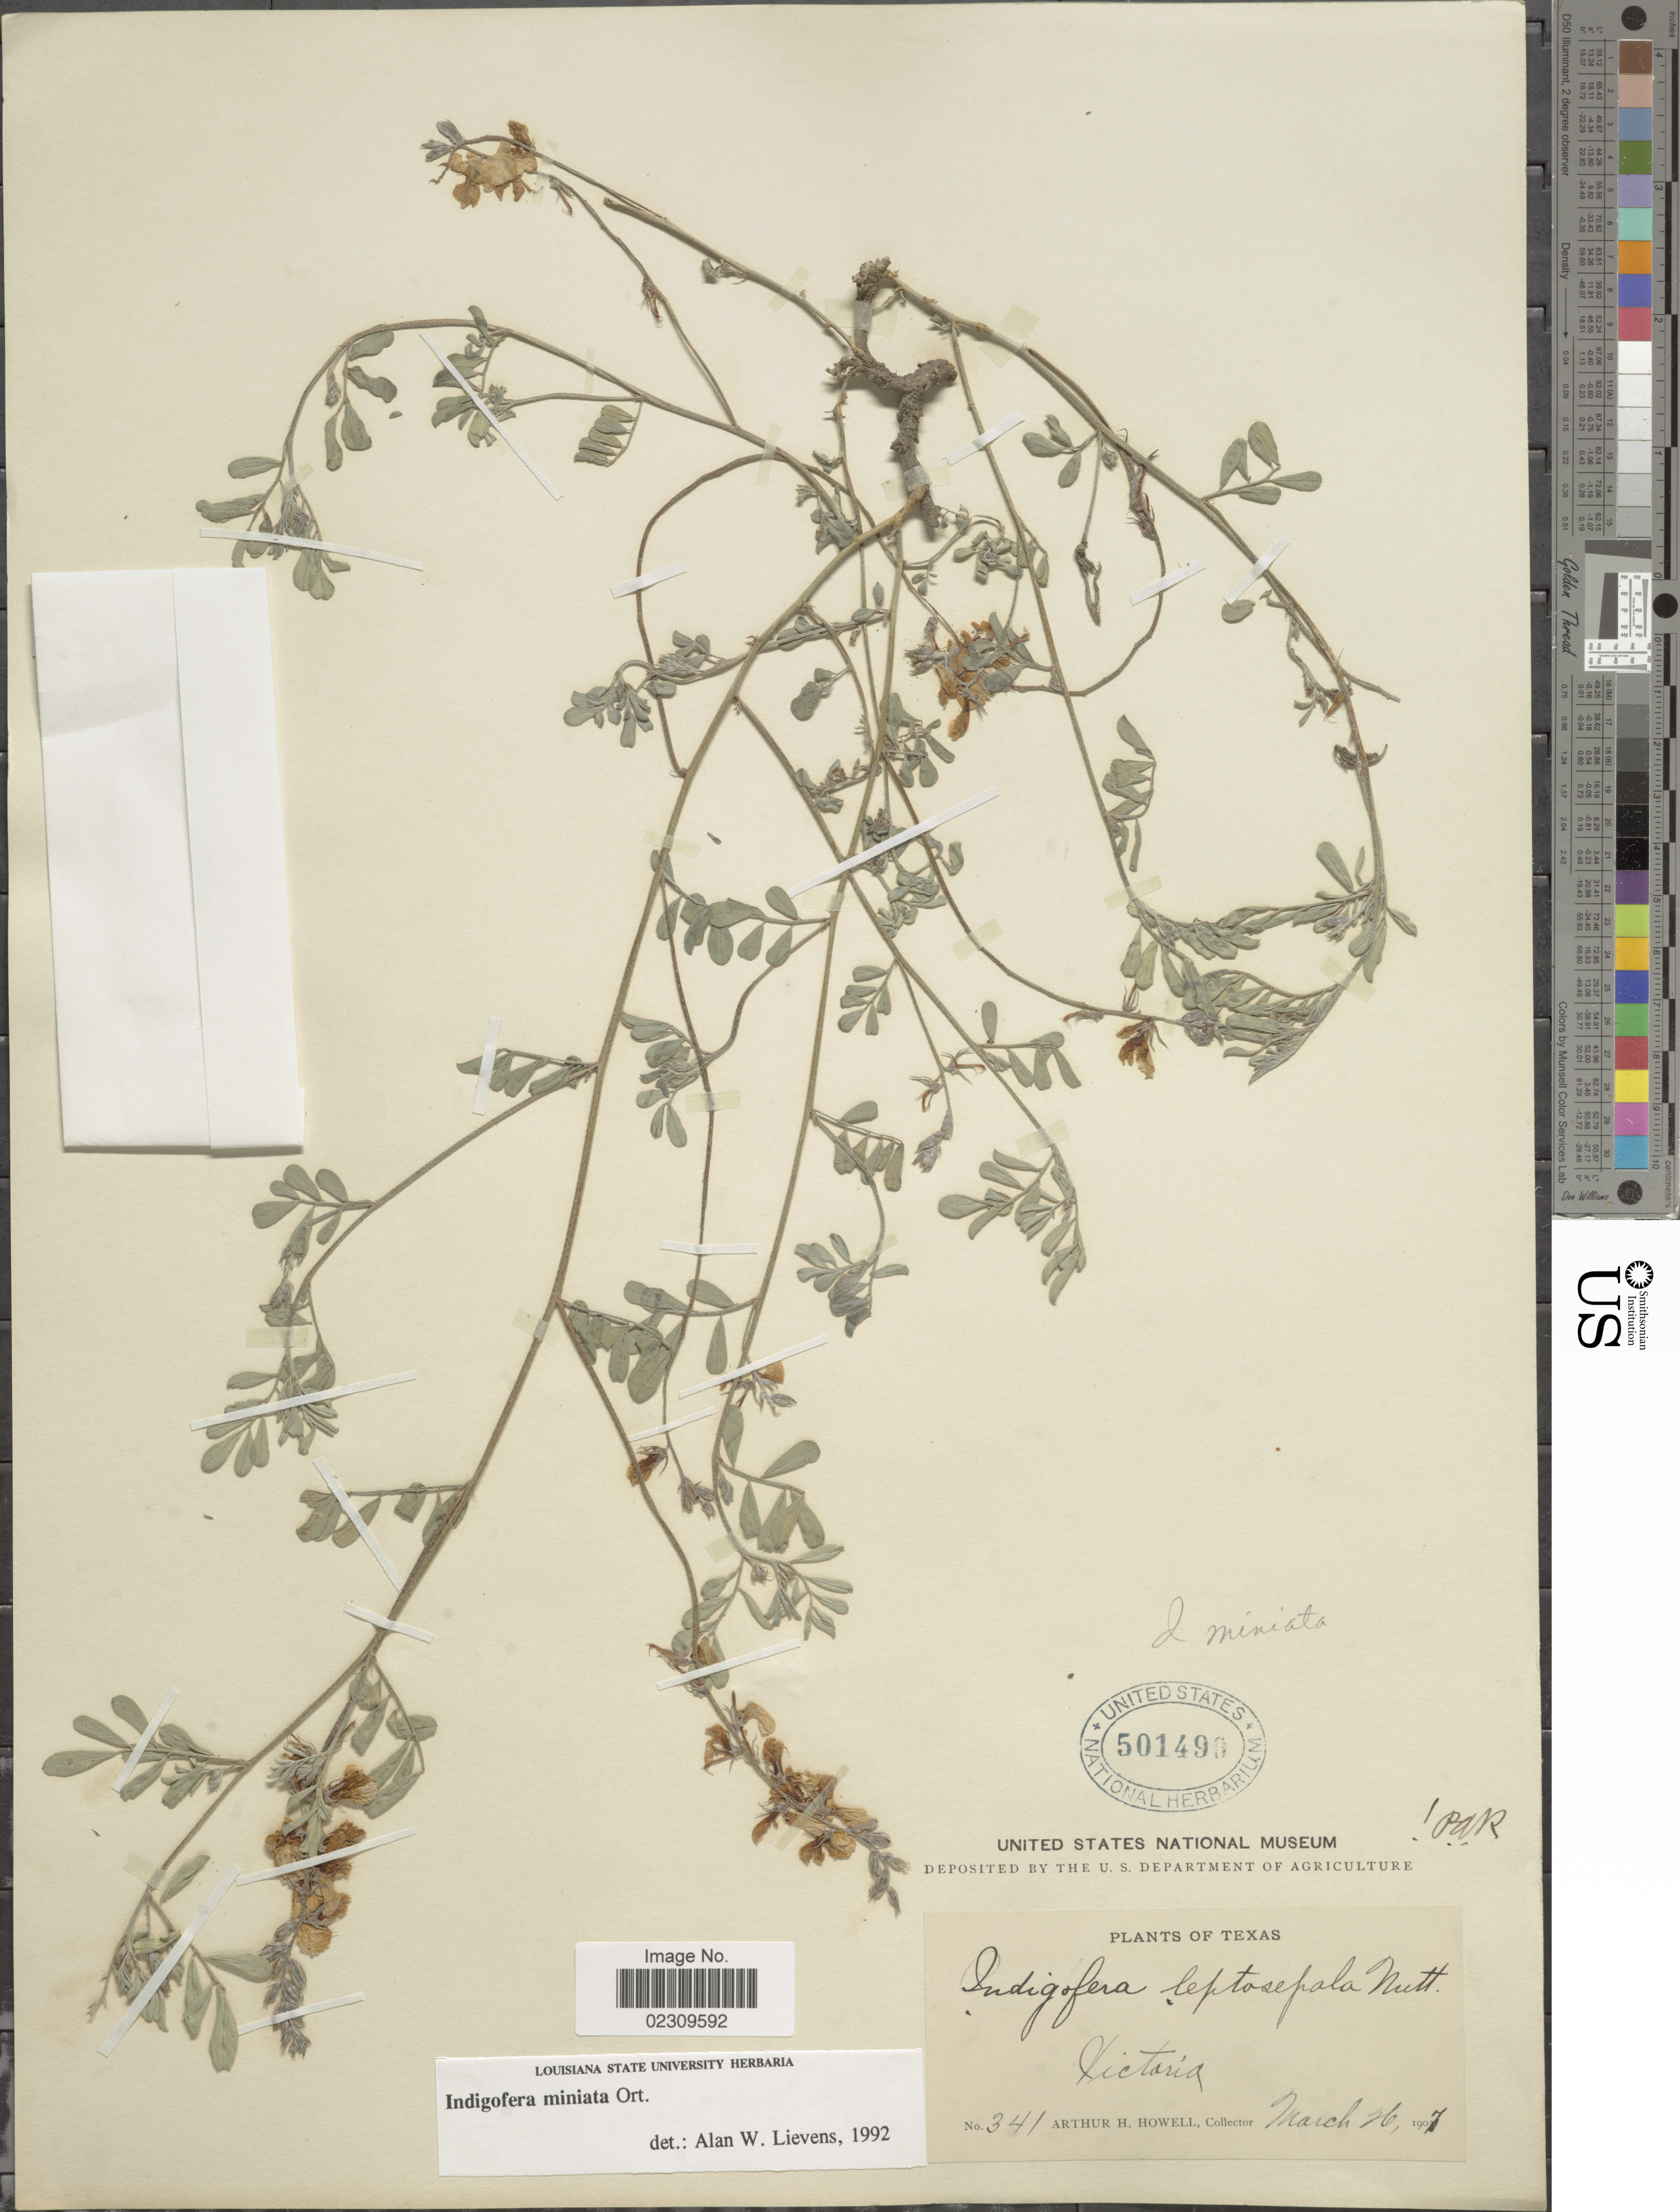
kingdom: Plantae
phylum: Tracheophyta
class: Magnoliopsida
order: Fabales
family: Fabaceae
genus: Indigofera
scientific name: Indigofera miniata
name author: Orteg.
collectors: A. H. Howell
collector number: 341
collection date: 1907-03-26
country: United States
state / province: Texas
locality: Victoria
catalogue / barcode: US 501490